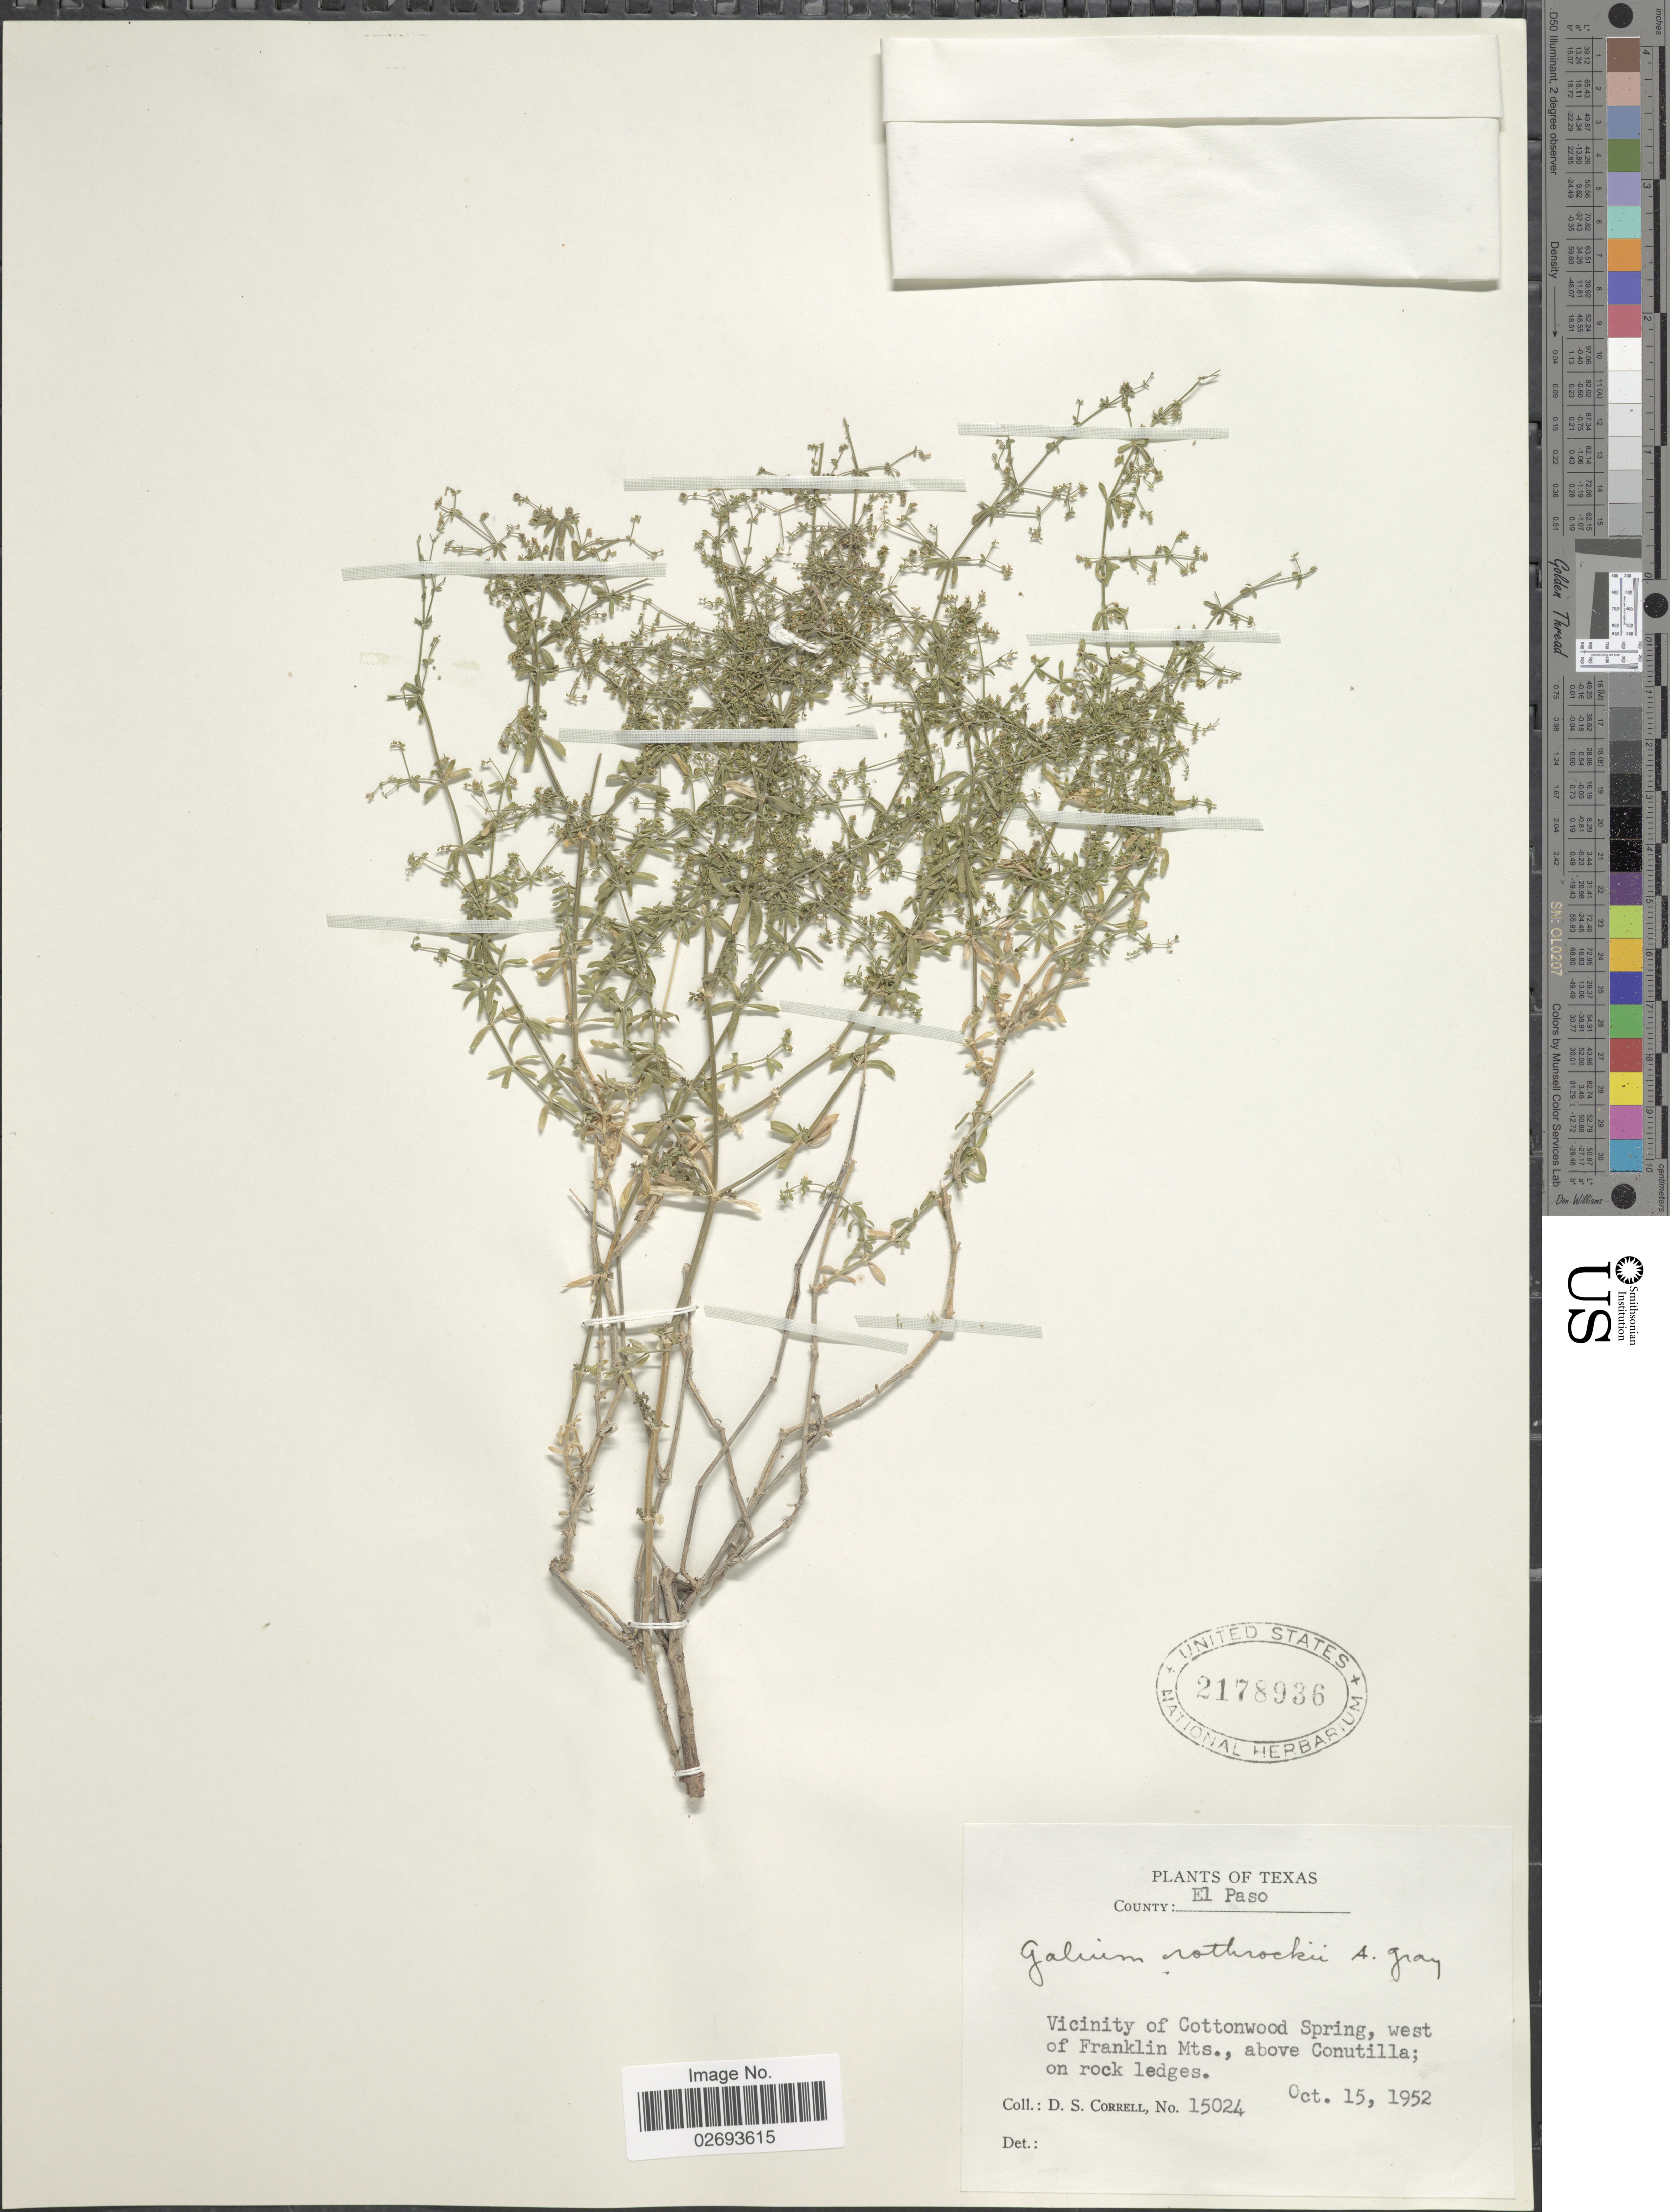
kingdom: Plantae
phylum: Tracheophyta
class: Magnoliopsida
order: Gentianales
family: Rubiaceae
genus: Galium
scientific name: Galium rothrockii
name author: A. Gray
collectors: D. S. Correll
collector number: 15024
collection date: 1952-10-15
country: United States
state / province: Texas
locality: County: El Paso, Vicinity of Cottonwood Spring, west of Franklin Mts., above Conutilla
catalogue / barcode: US 2178936